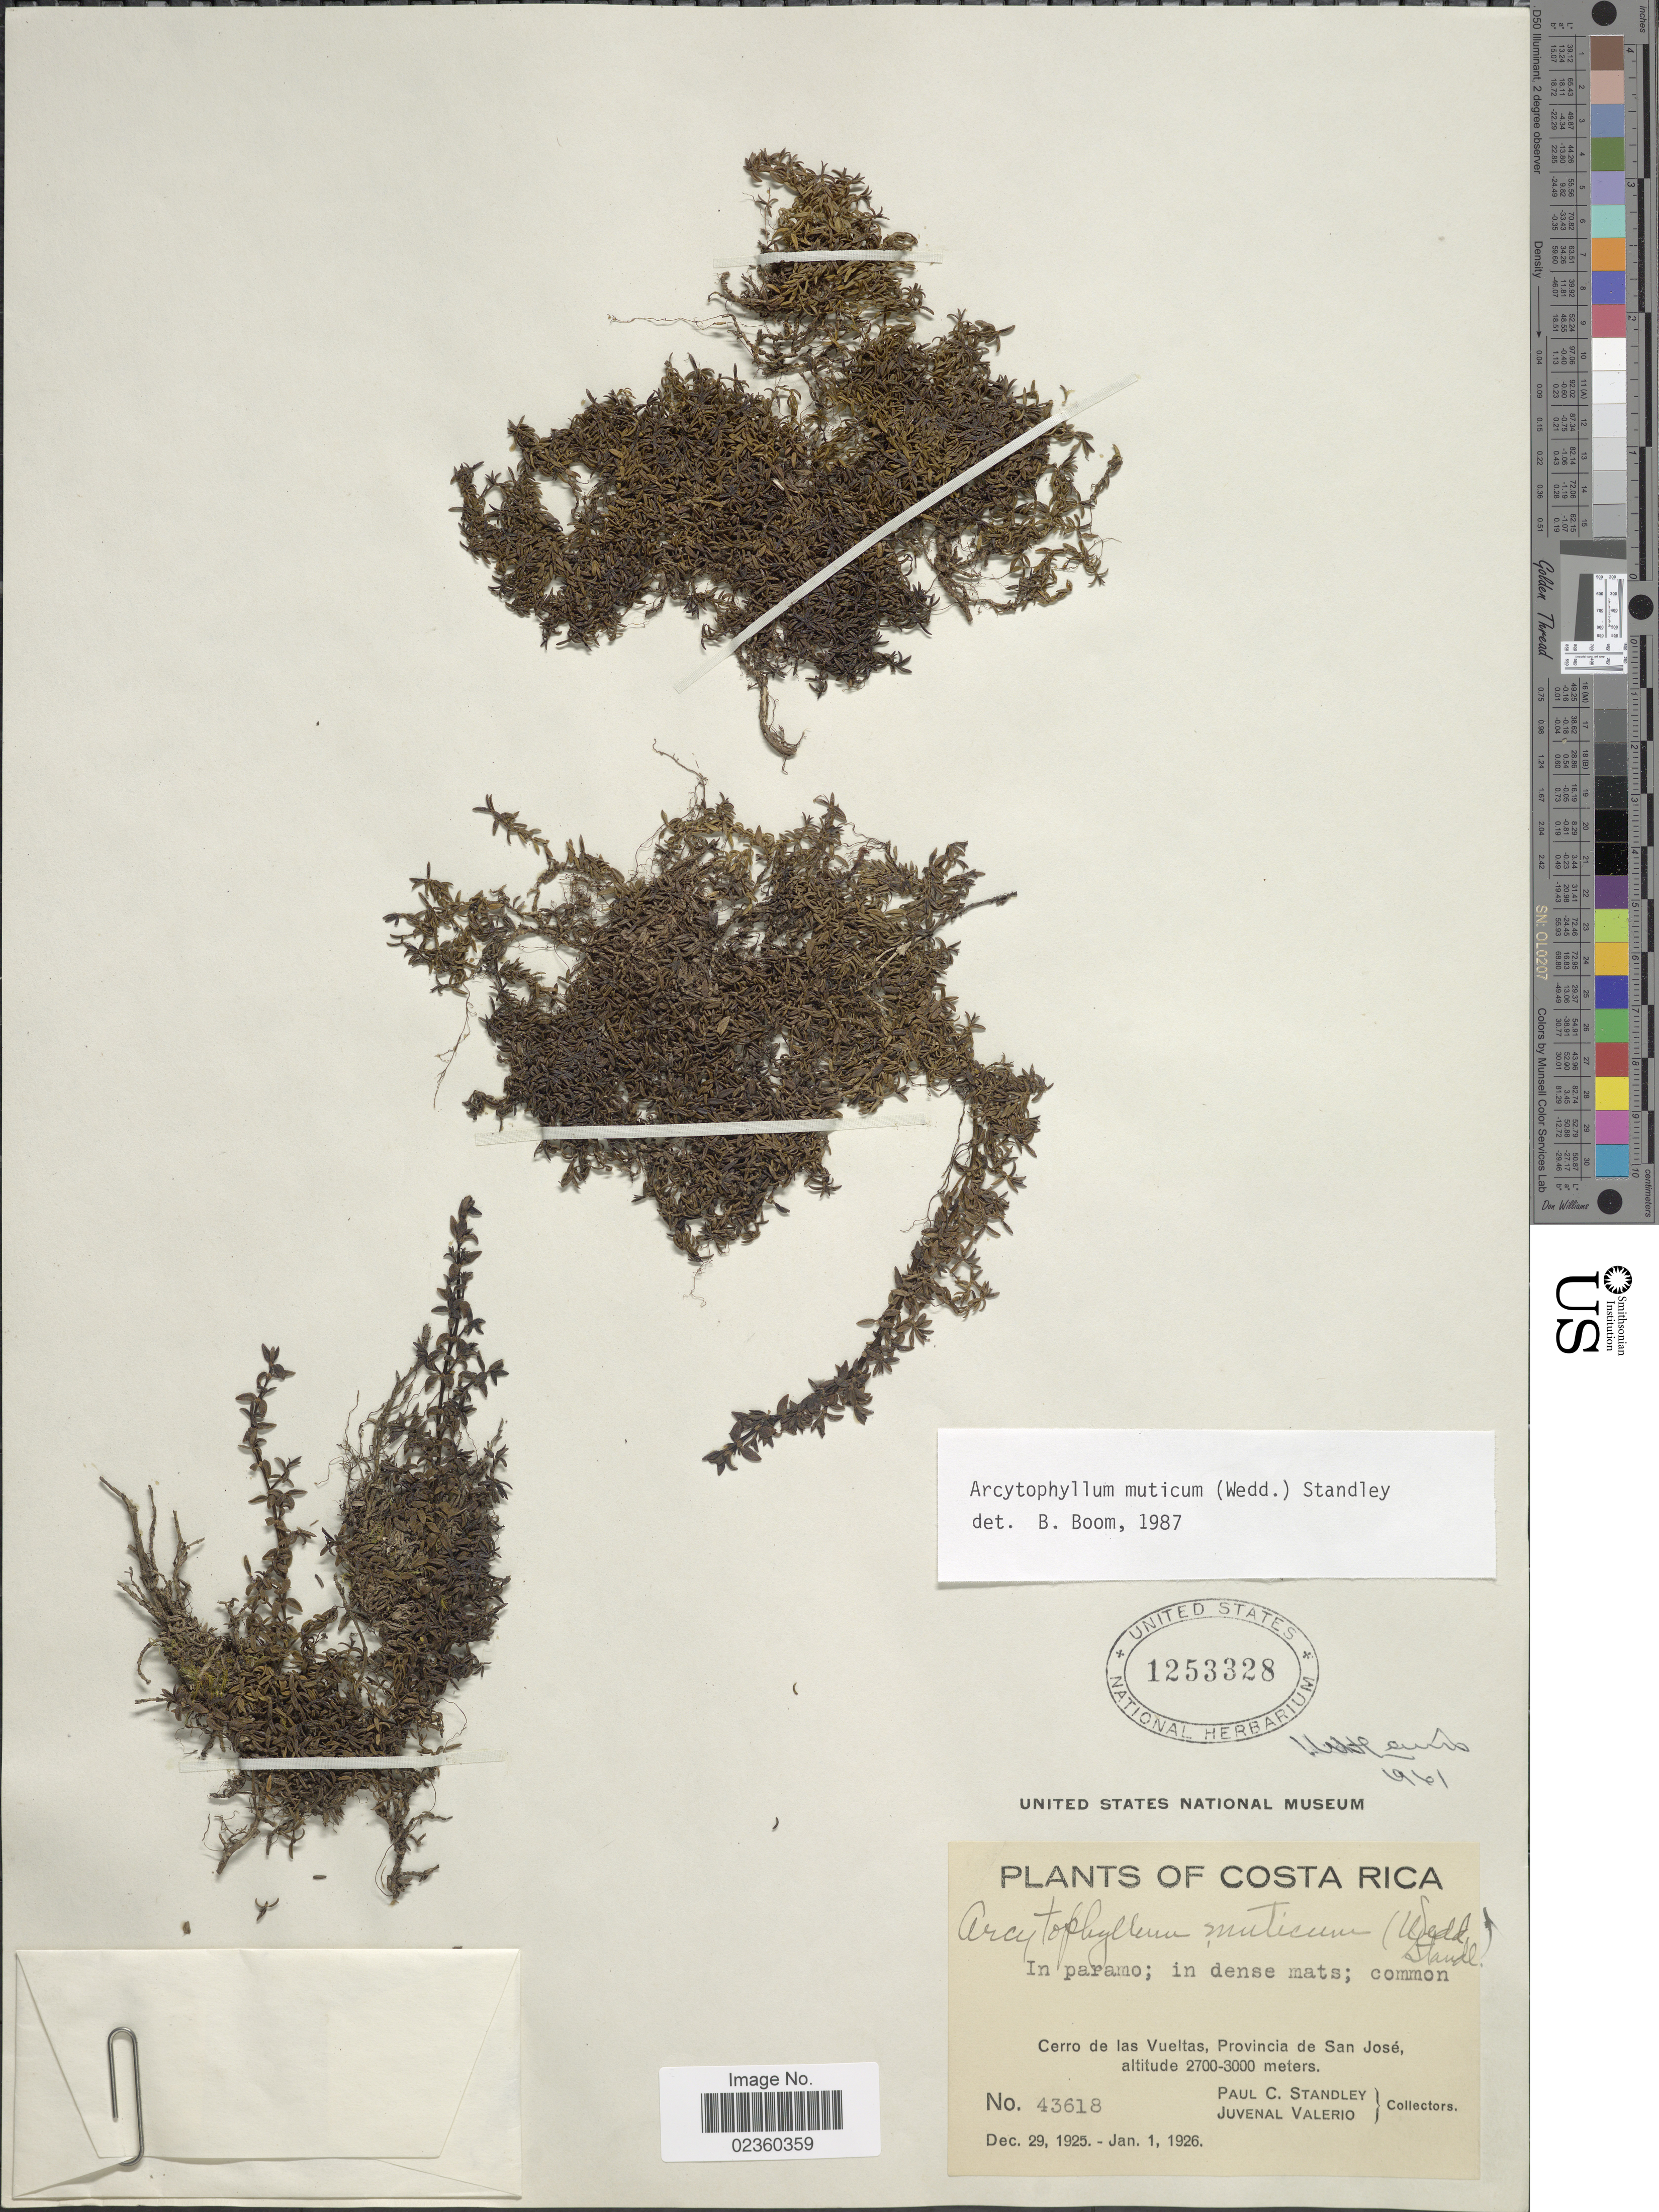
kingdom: Plantae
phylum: Tracheophyta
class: Magnoliopsida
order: Gentianales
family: Rubiaceae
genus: Arcytophyllum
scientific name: Arcytophyllum muticum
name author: (Wedd.) Standl.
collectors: P. C. Standley & J. Valerio R.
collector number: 43618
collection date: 1925-12-29/1926-01-01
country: Costa Rica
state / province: San José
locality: In paramo; Cerro de las Vueltas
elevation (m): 2700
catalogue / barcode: US 1253328